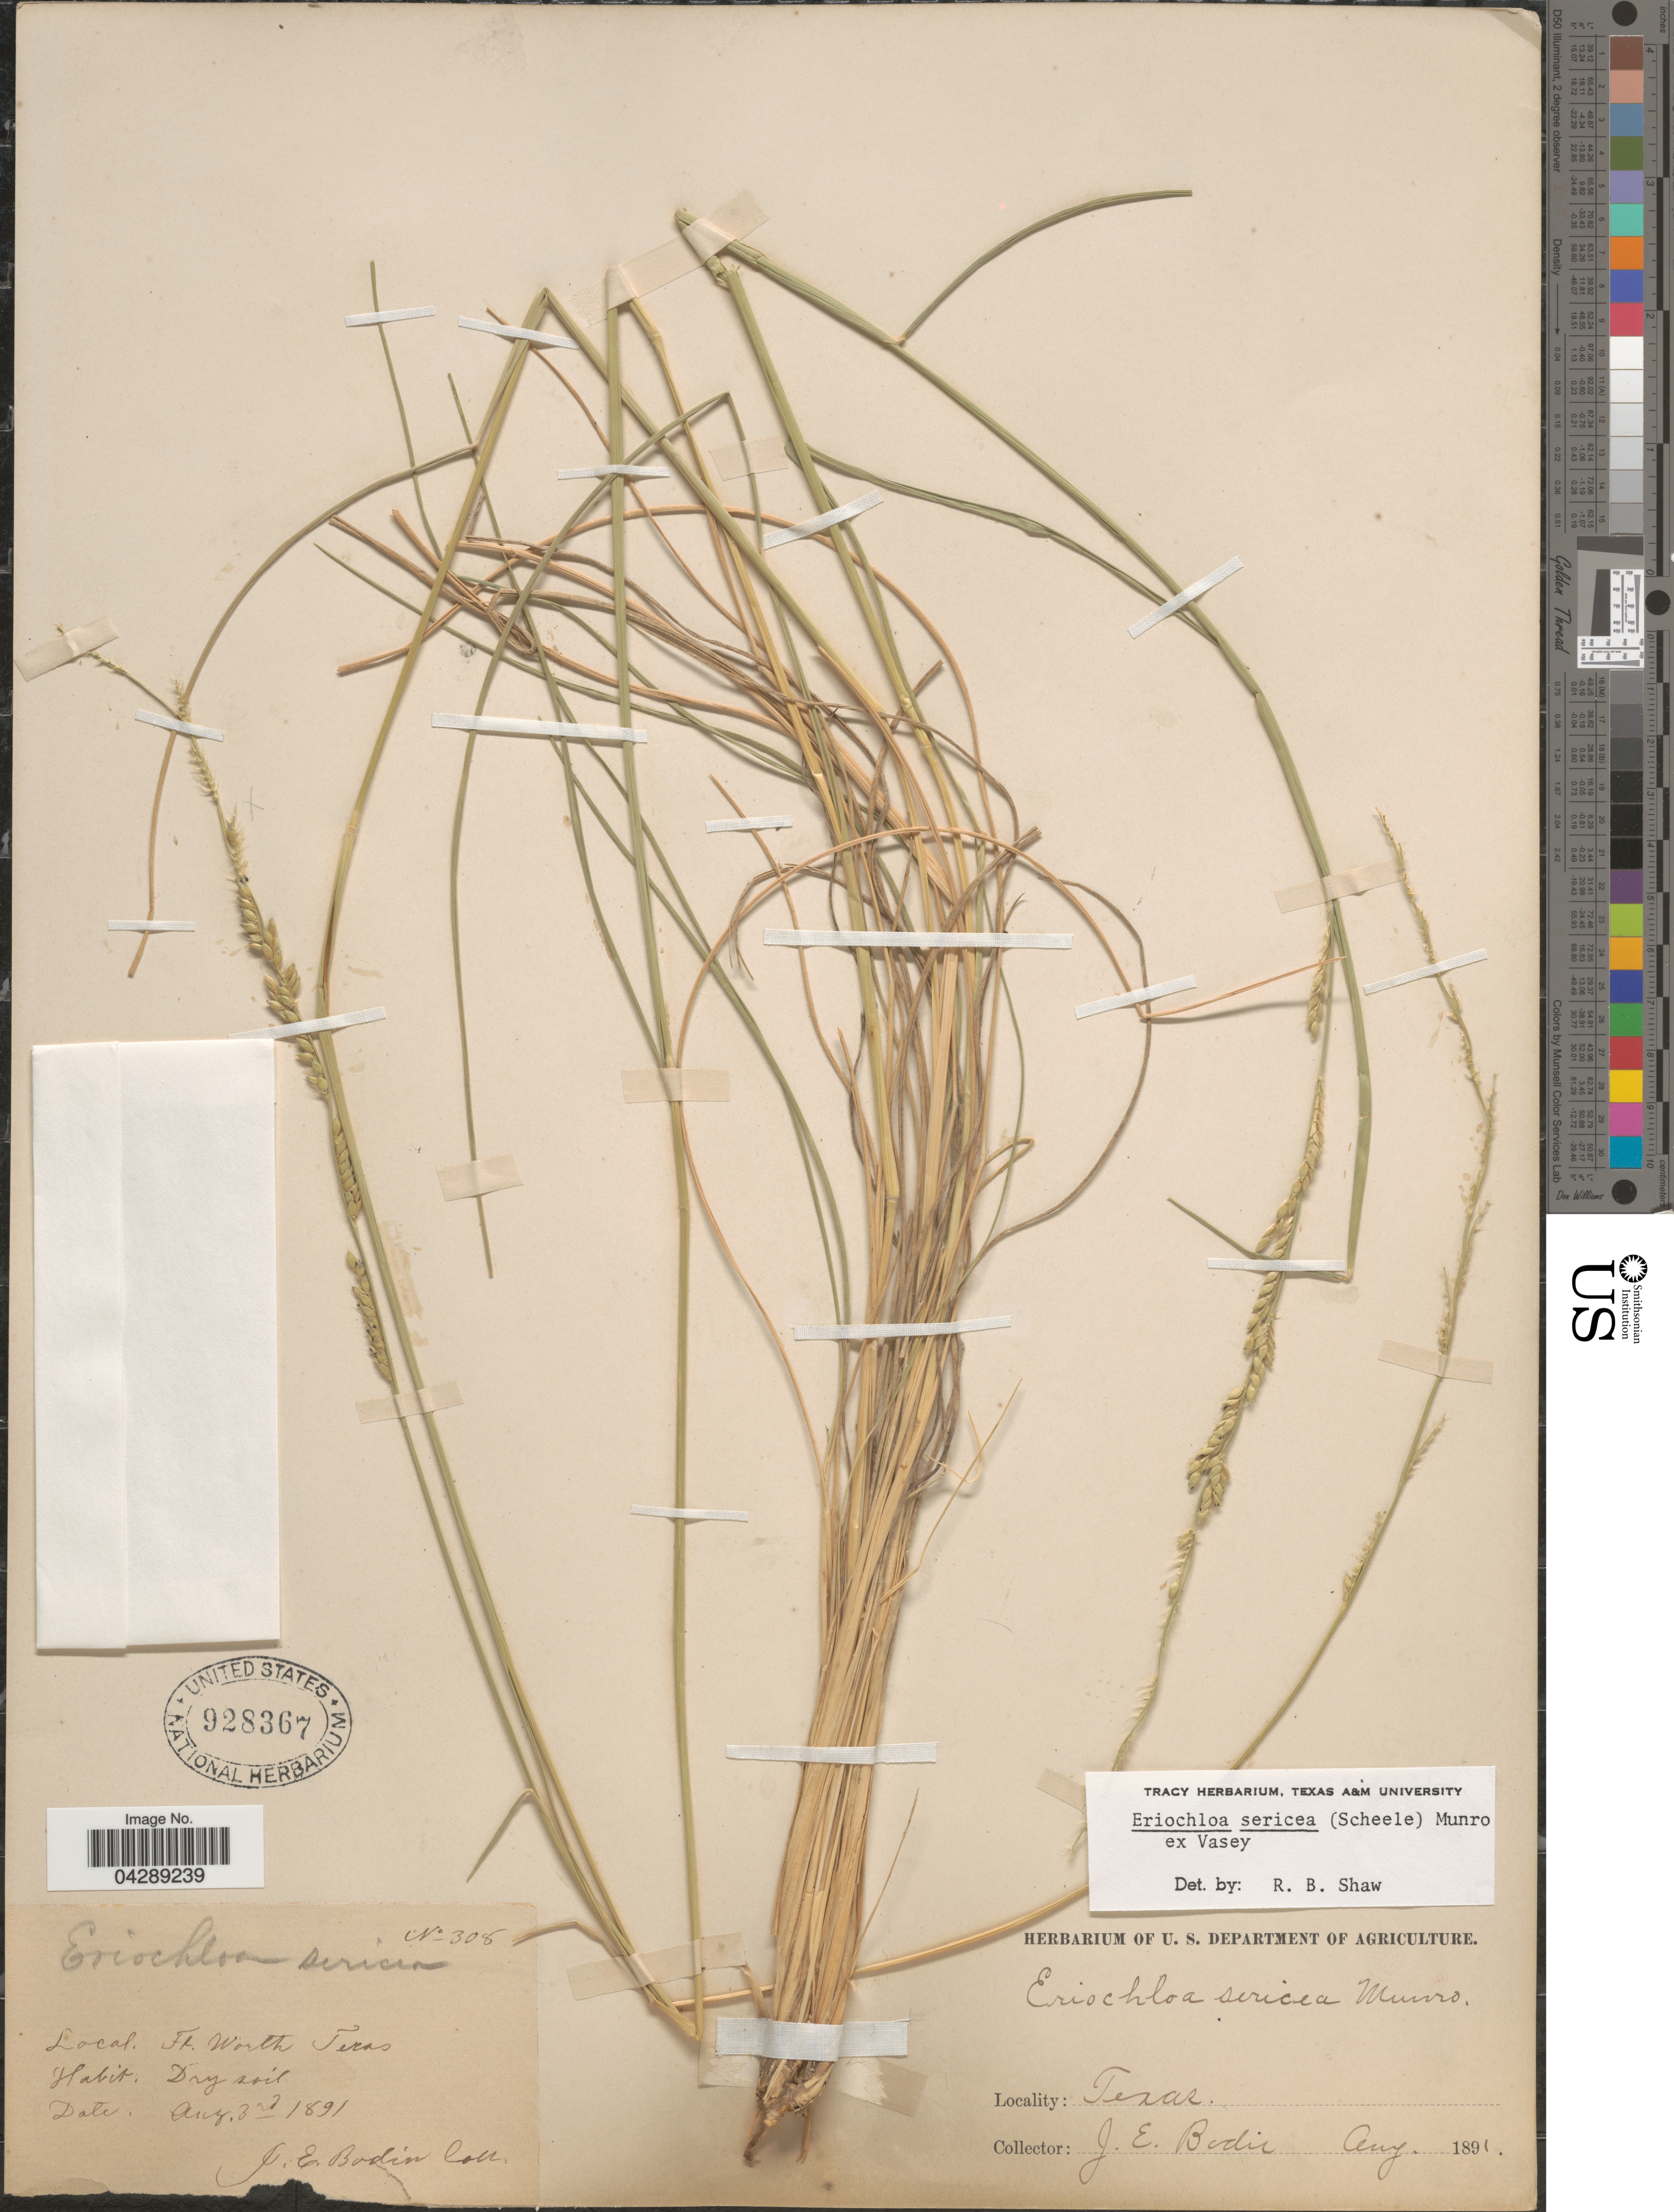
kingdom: Plantae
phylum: Tracheophyta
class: Liliopsida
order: Poales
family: Poaceae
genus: Eriochloa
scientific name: Eriochloa sericea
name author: (Scheele) Munro ex Vasey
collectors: J. E. Bodin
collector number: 308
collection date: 1891-08-03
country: United States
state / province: Texas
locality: Ft. Worth. Dry soil.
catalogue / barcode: US 928367